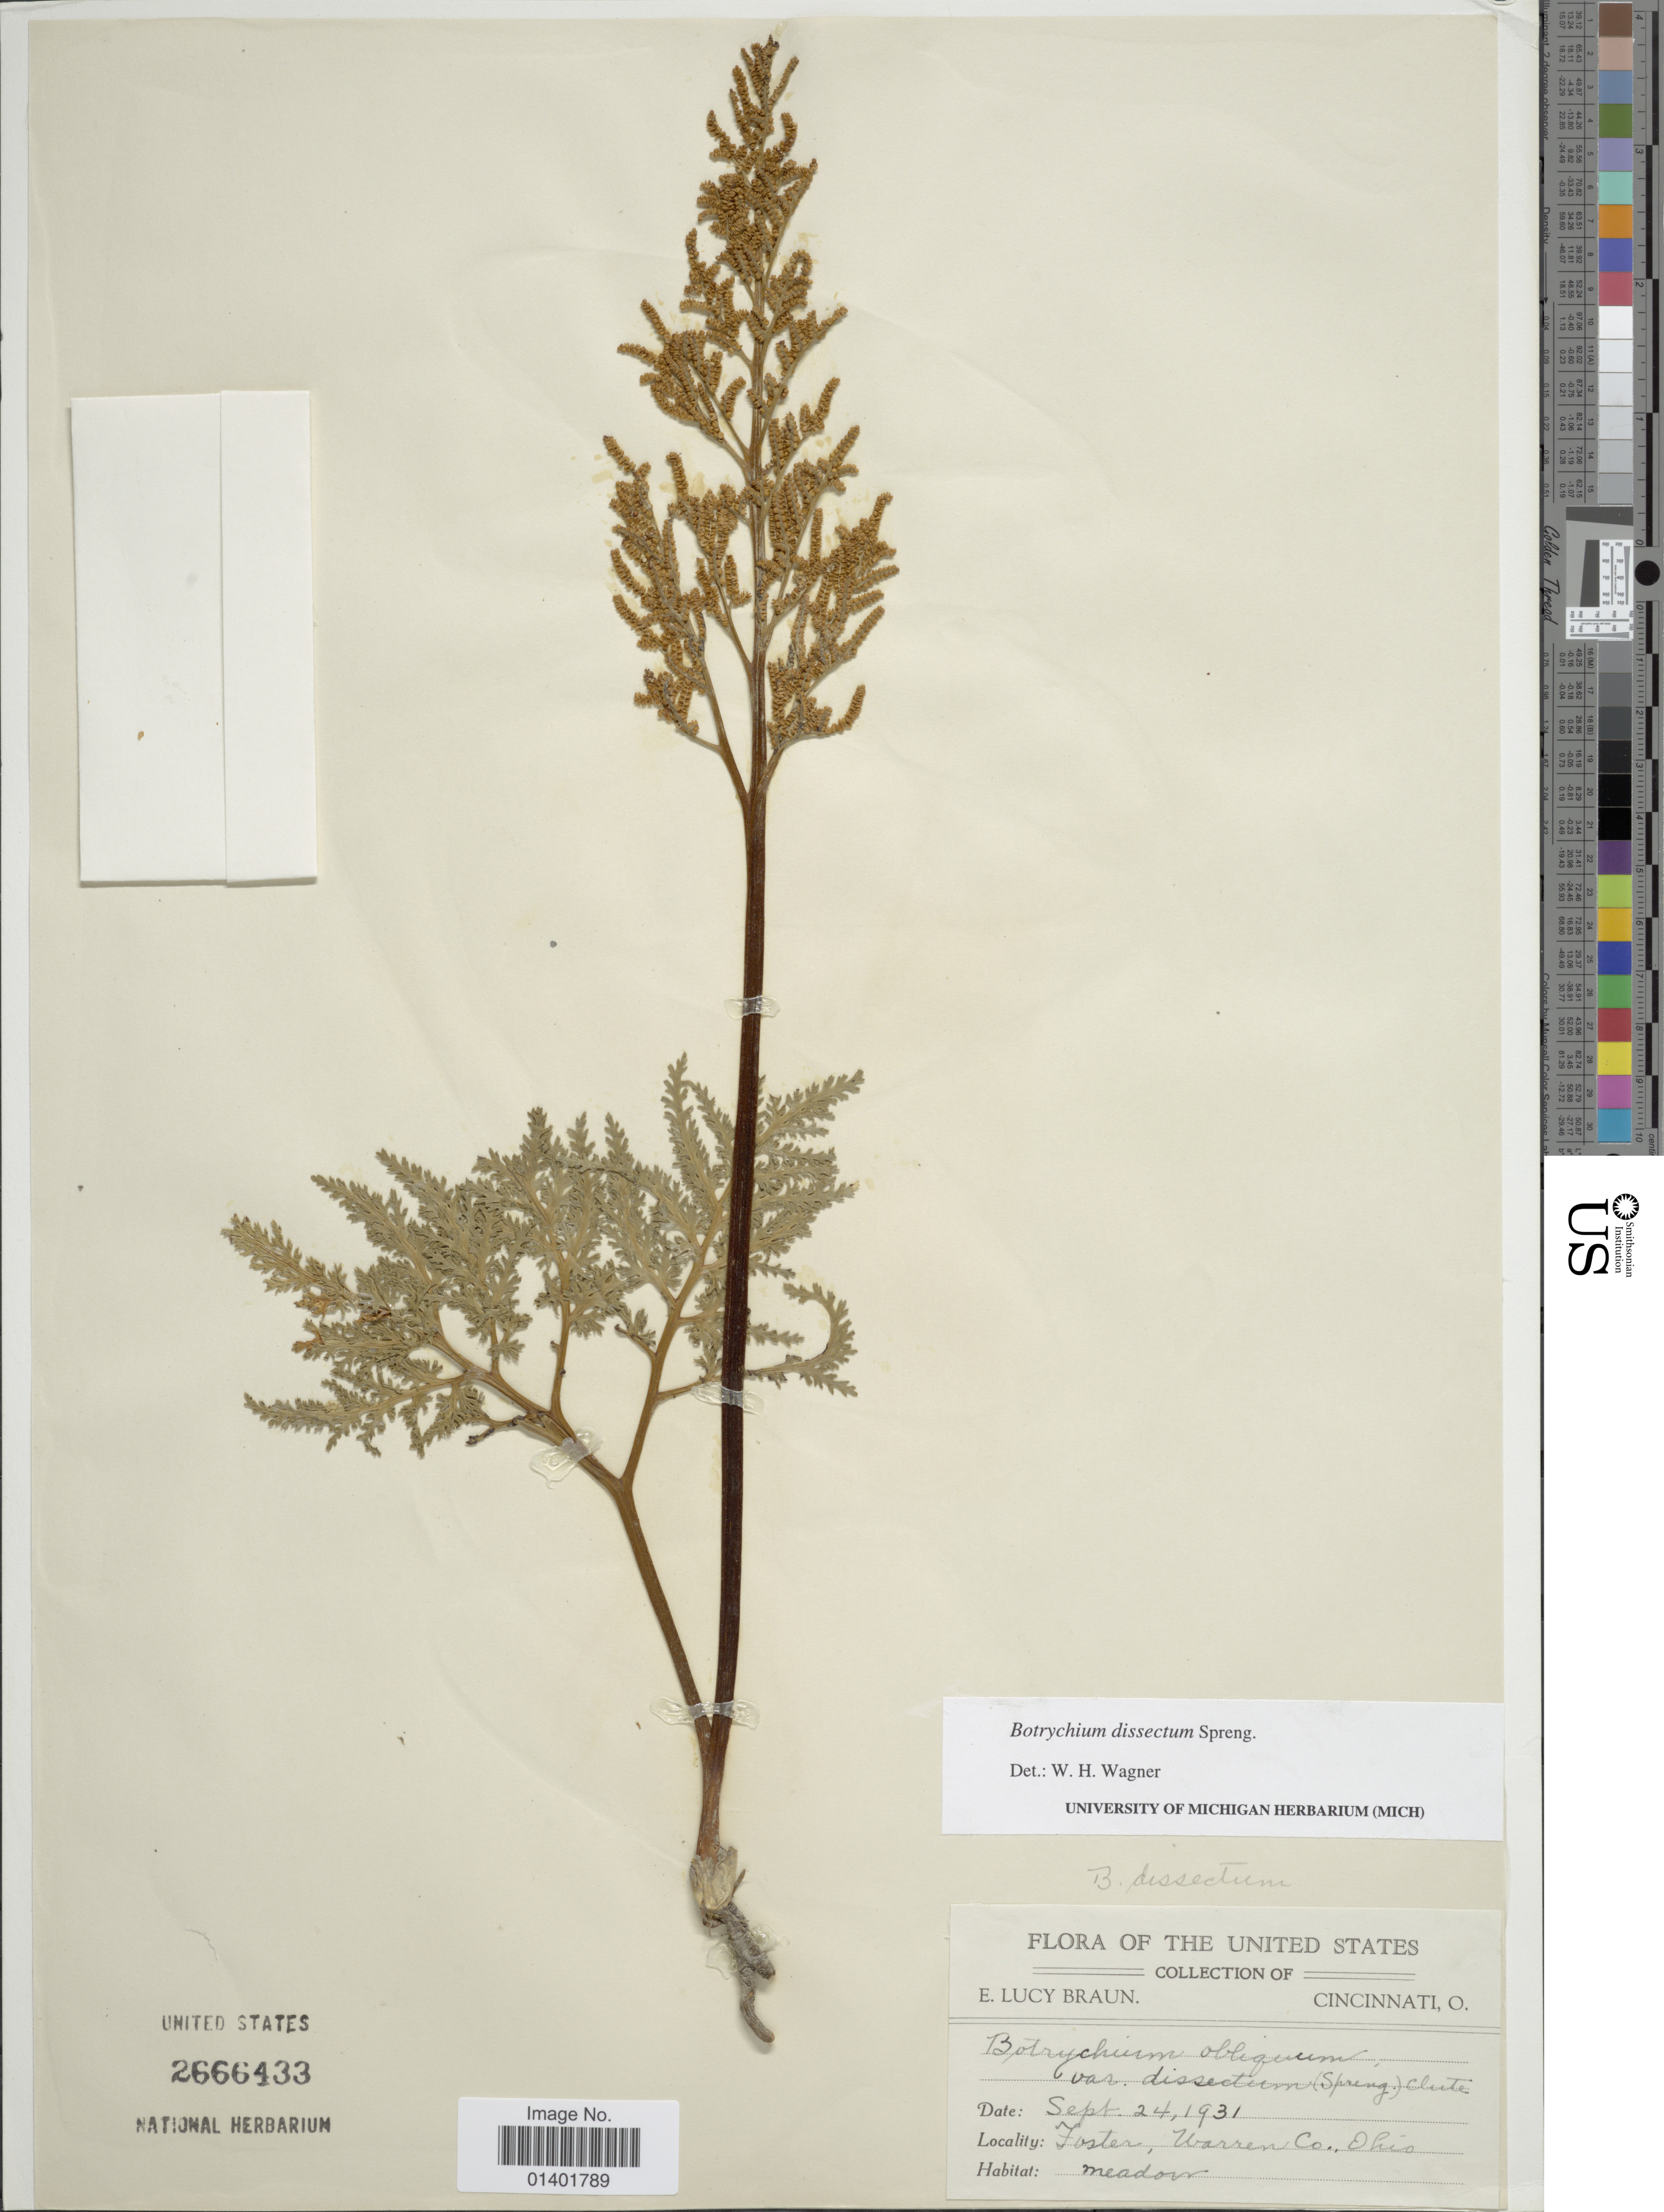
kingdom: Plantae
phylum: Tracheophyta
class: Polypodiopsida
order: Ophioglossales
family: Ophioglossaceae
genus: Botrychium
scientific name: Botrychium dissectum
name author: Spreng.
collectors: E. L. Braun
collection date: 1931-09-24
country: United States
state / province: Ohio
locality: Foster, Warren Co.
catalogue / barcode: US 2666433